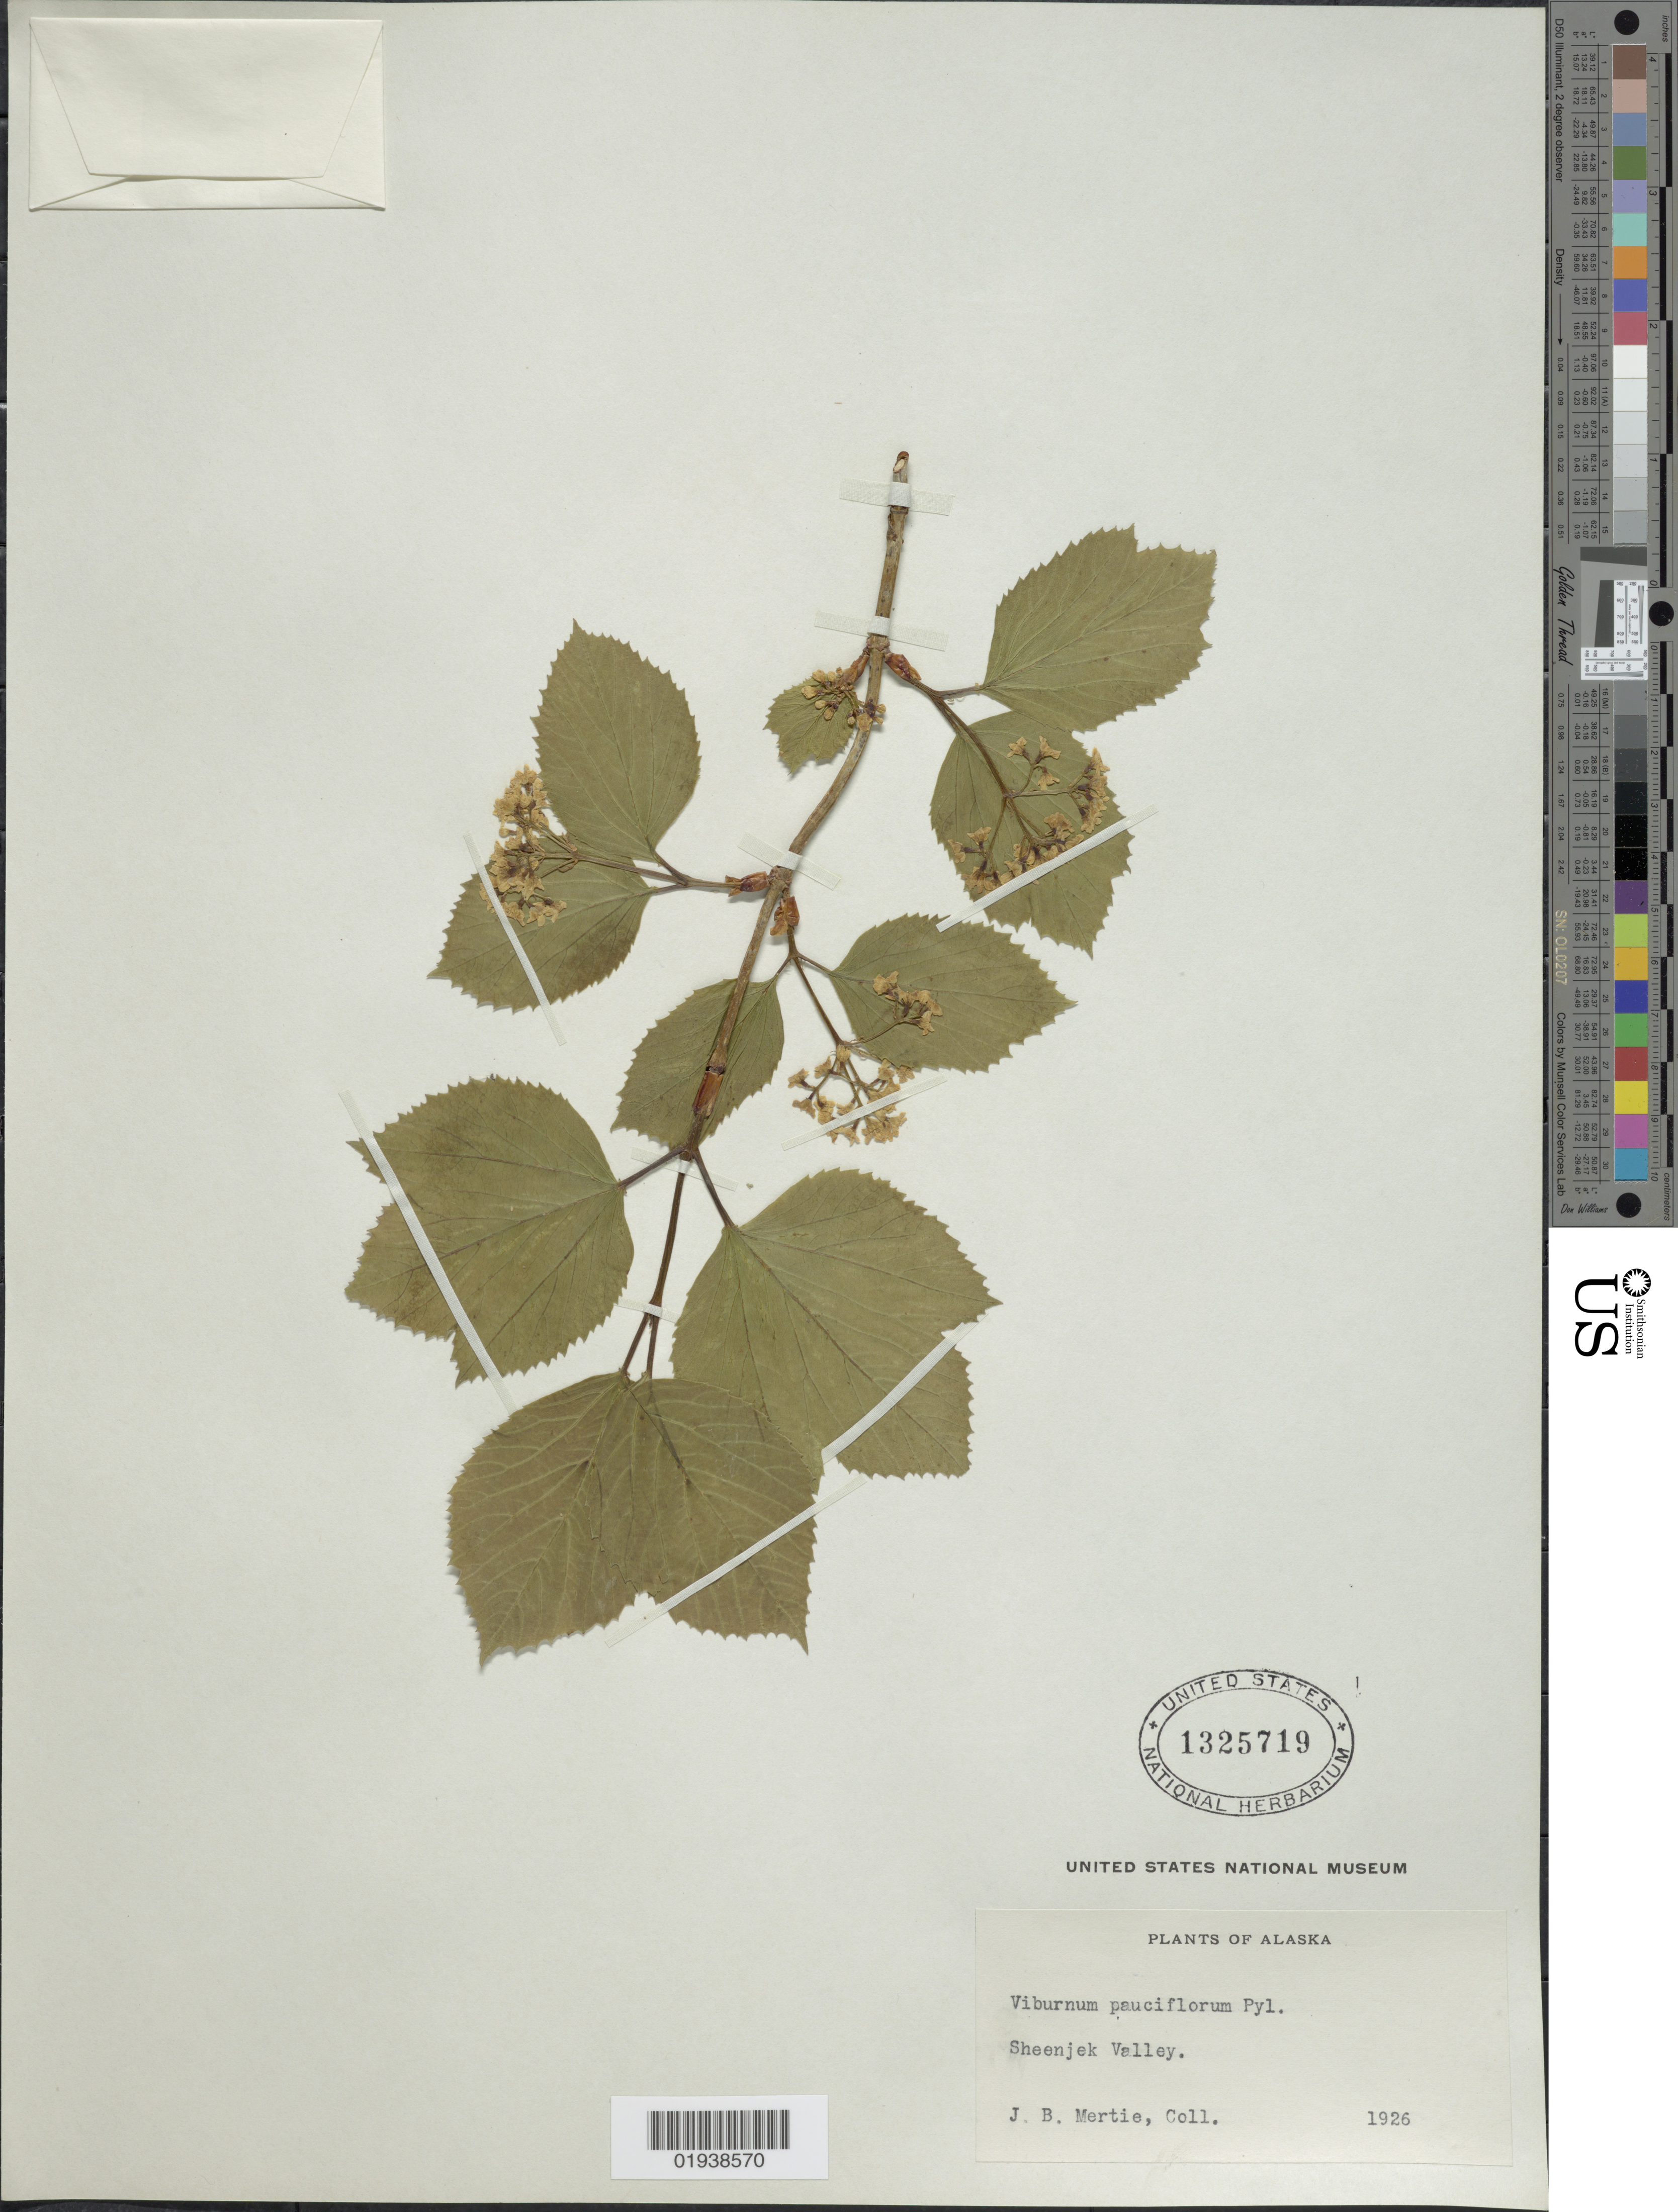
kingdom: Plantae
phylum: Tracheophyta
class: Magnoliopsida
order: Dipsacales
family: Viburnaceae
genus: Viburnum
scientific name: Viburnum edule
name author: (Michx.) Raf.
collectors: J. Mertie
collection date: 1926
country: United States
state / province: Alaska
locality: Sheenjek Valley.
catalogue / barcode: US 1325719